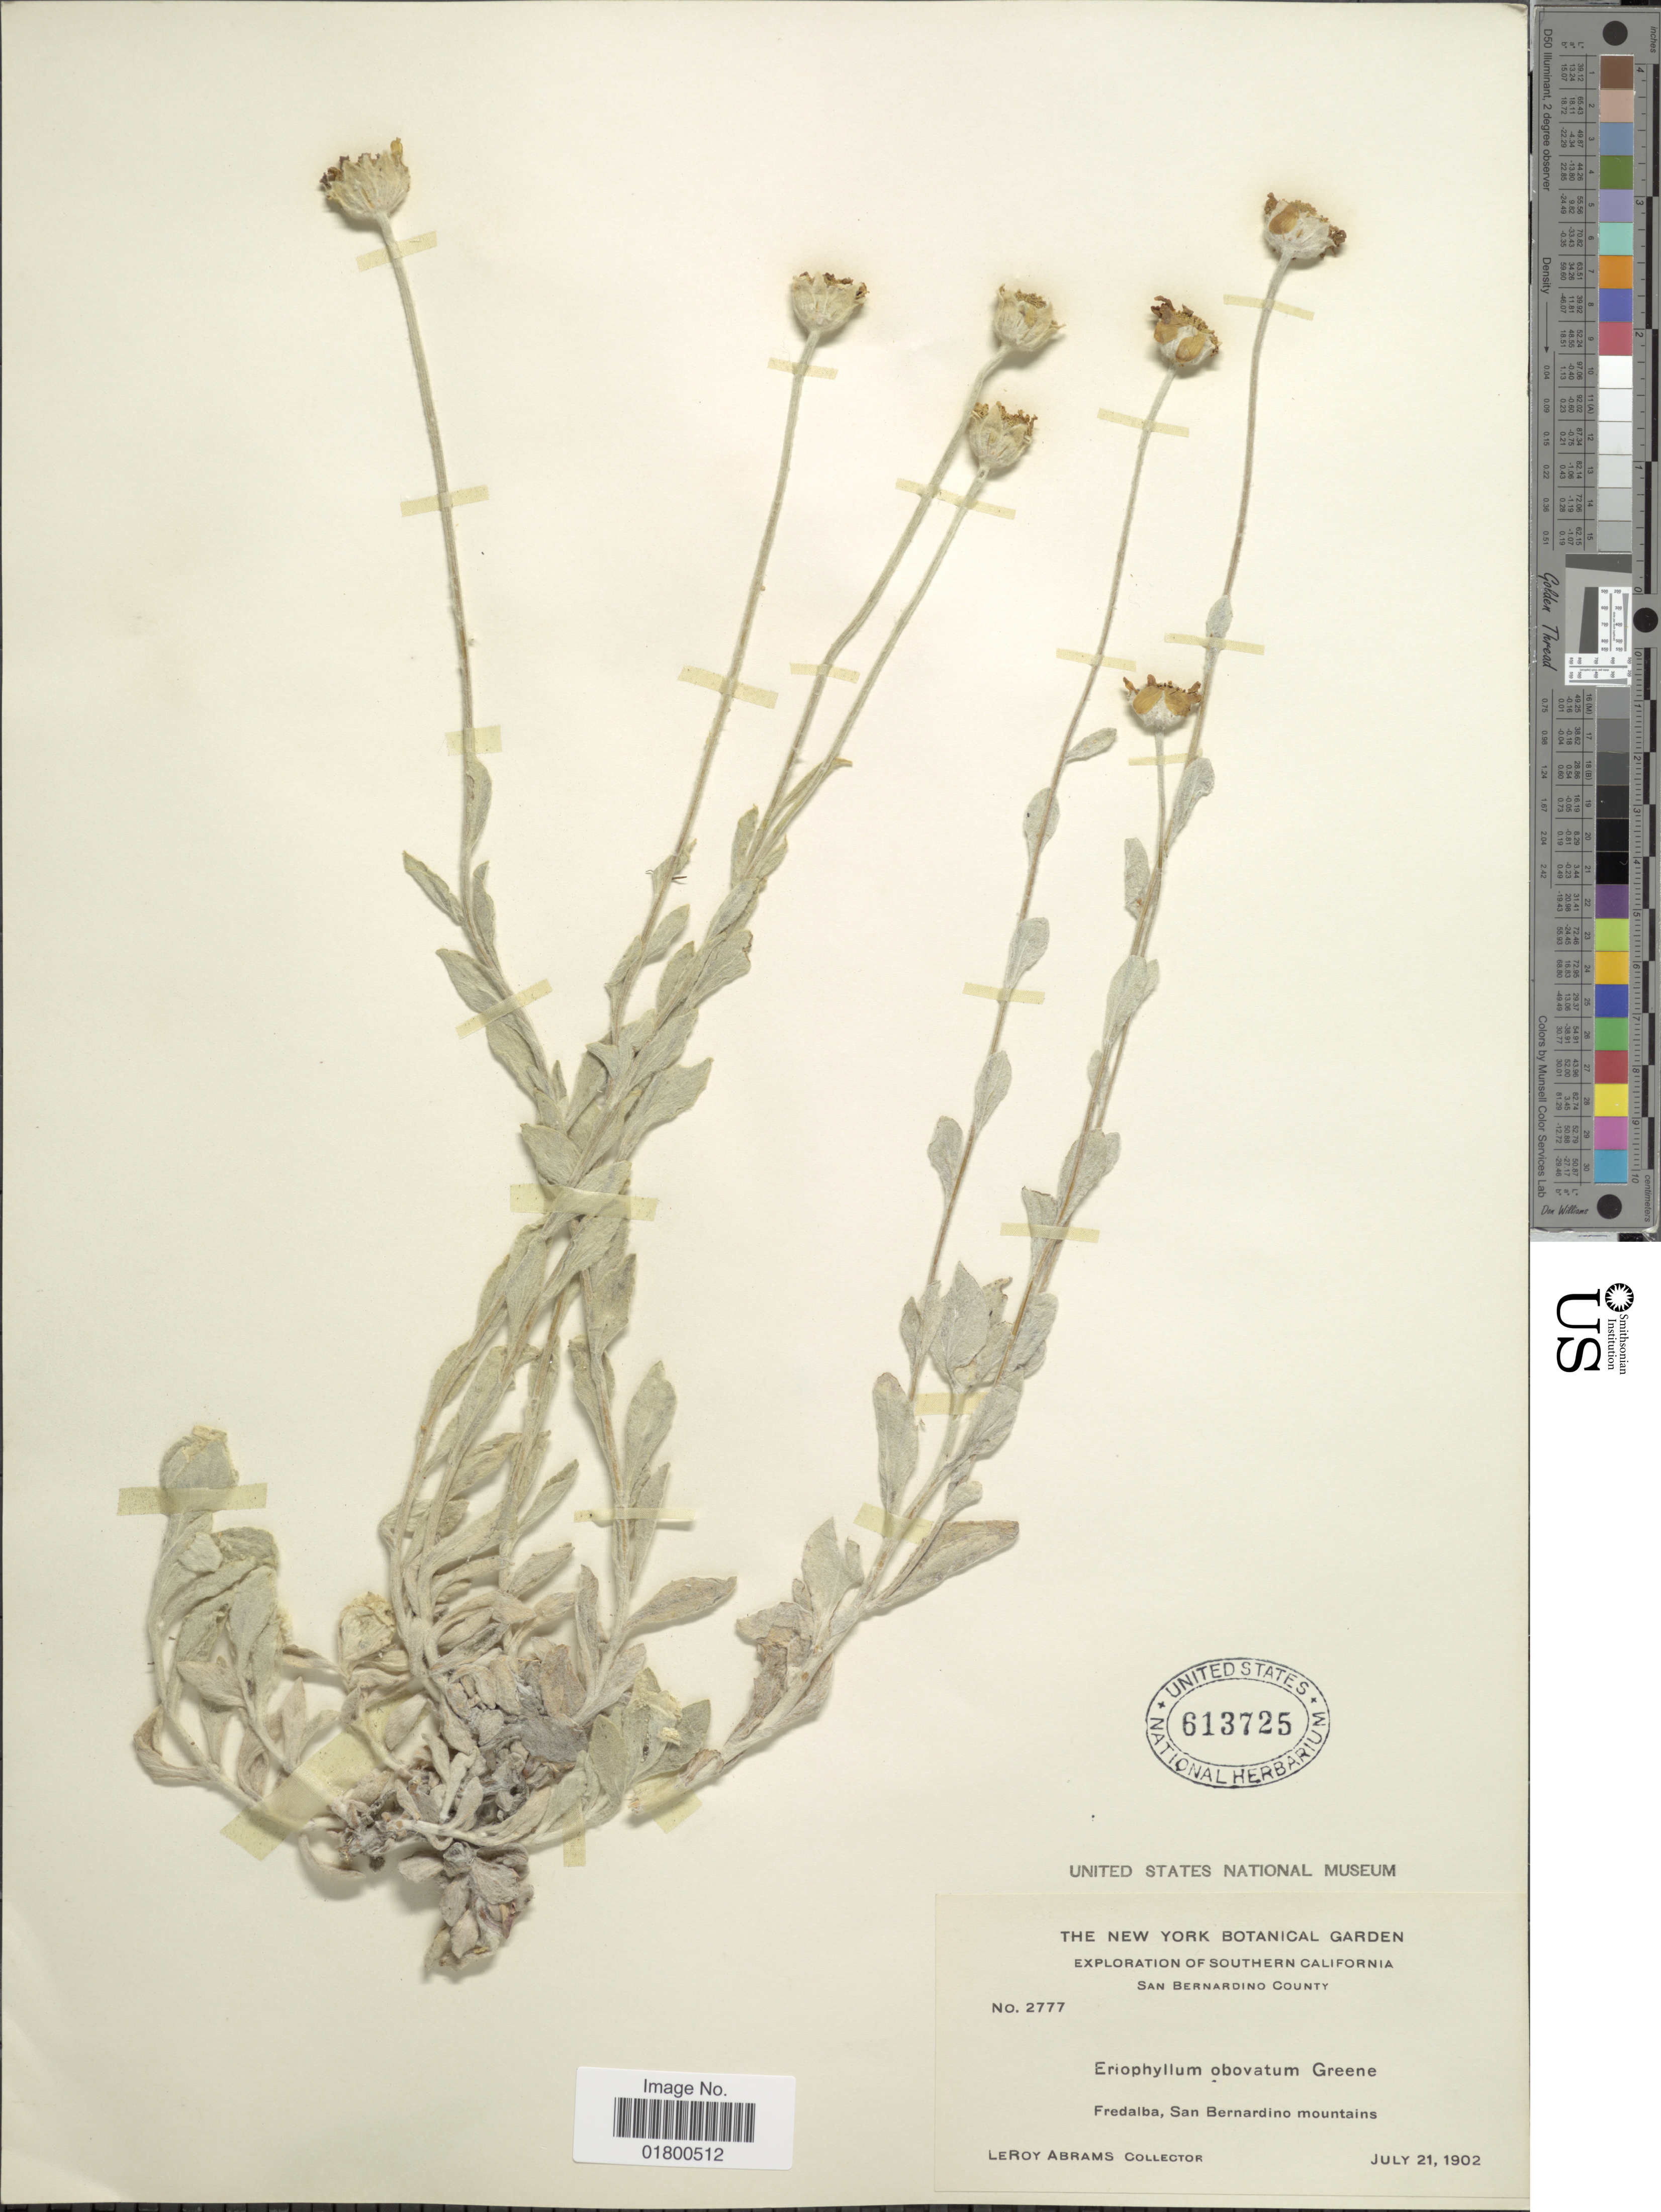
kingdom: Plantae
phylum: Tracheophyta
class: Magnoliopsida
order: Asterales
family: Asteraceae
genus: Eriophyllum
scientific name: Eriophyllum obovatum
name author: Greene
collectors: L. Abrams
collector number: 2777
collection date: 1902-07-21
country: United States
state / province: California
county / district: San Bernardino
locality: Southern California, San Bernardino Co., Fredalba, San Bernardino mountains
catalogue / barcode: US 613725